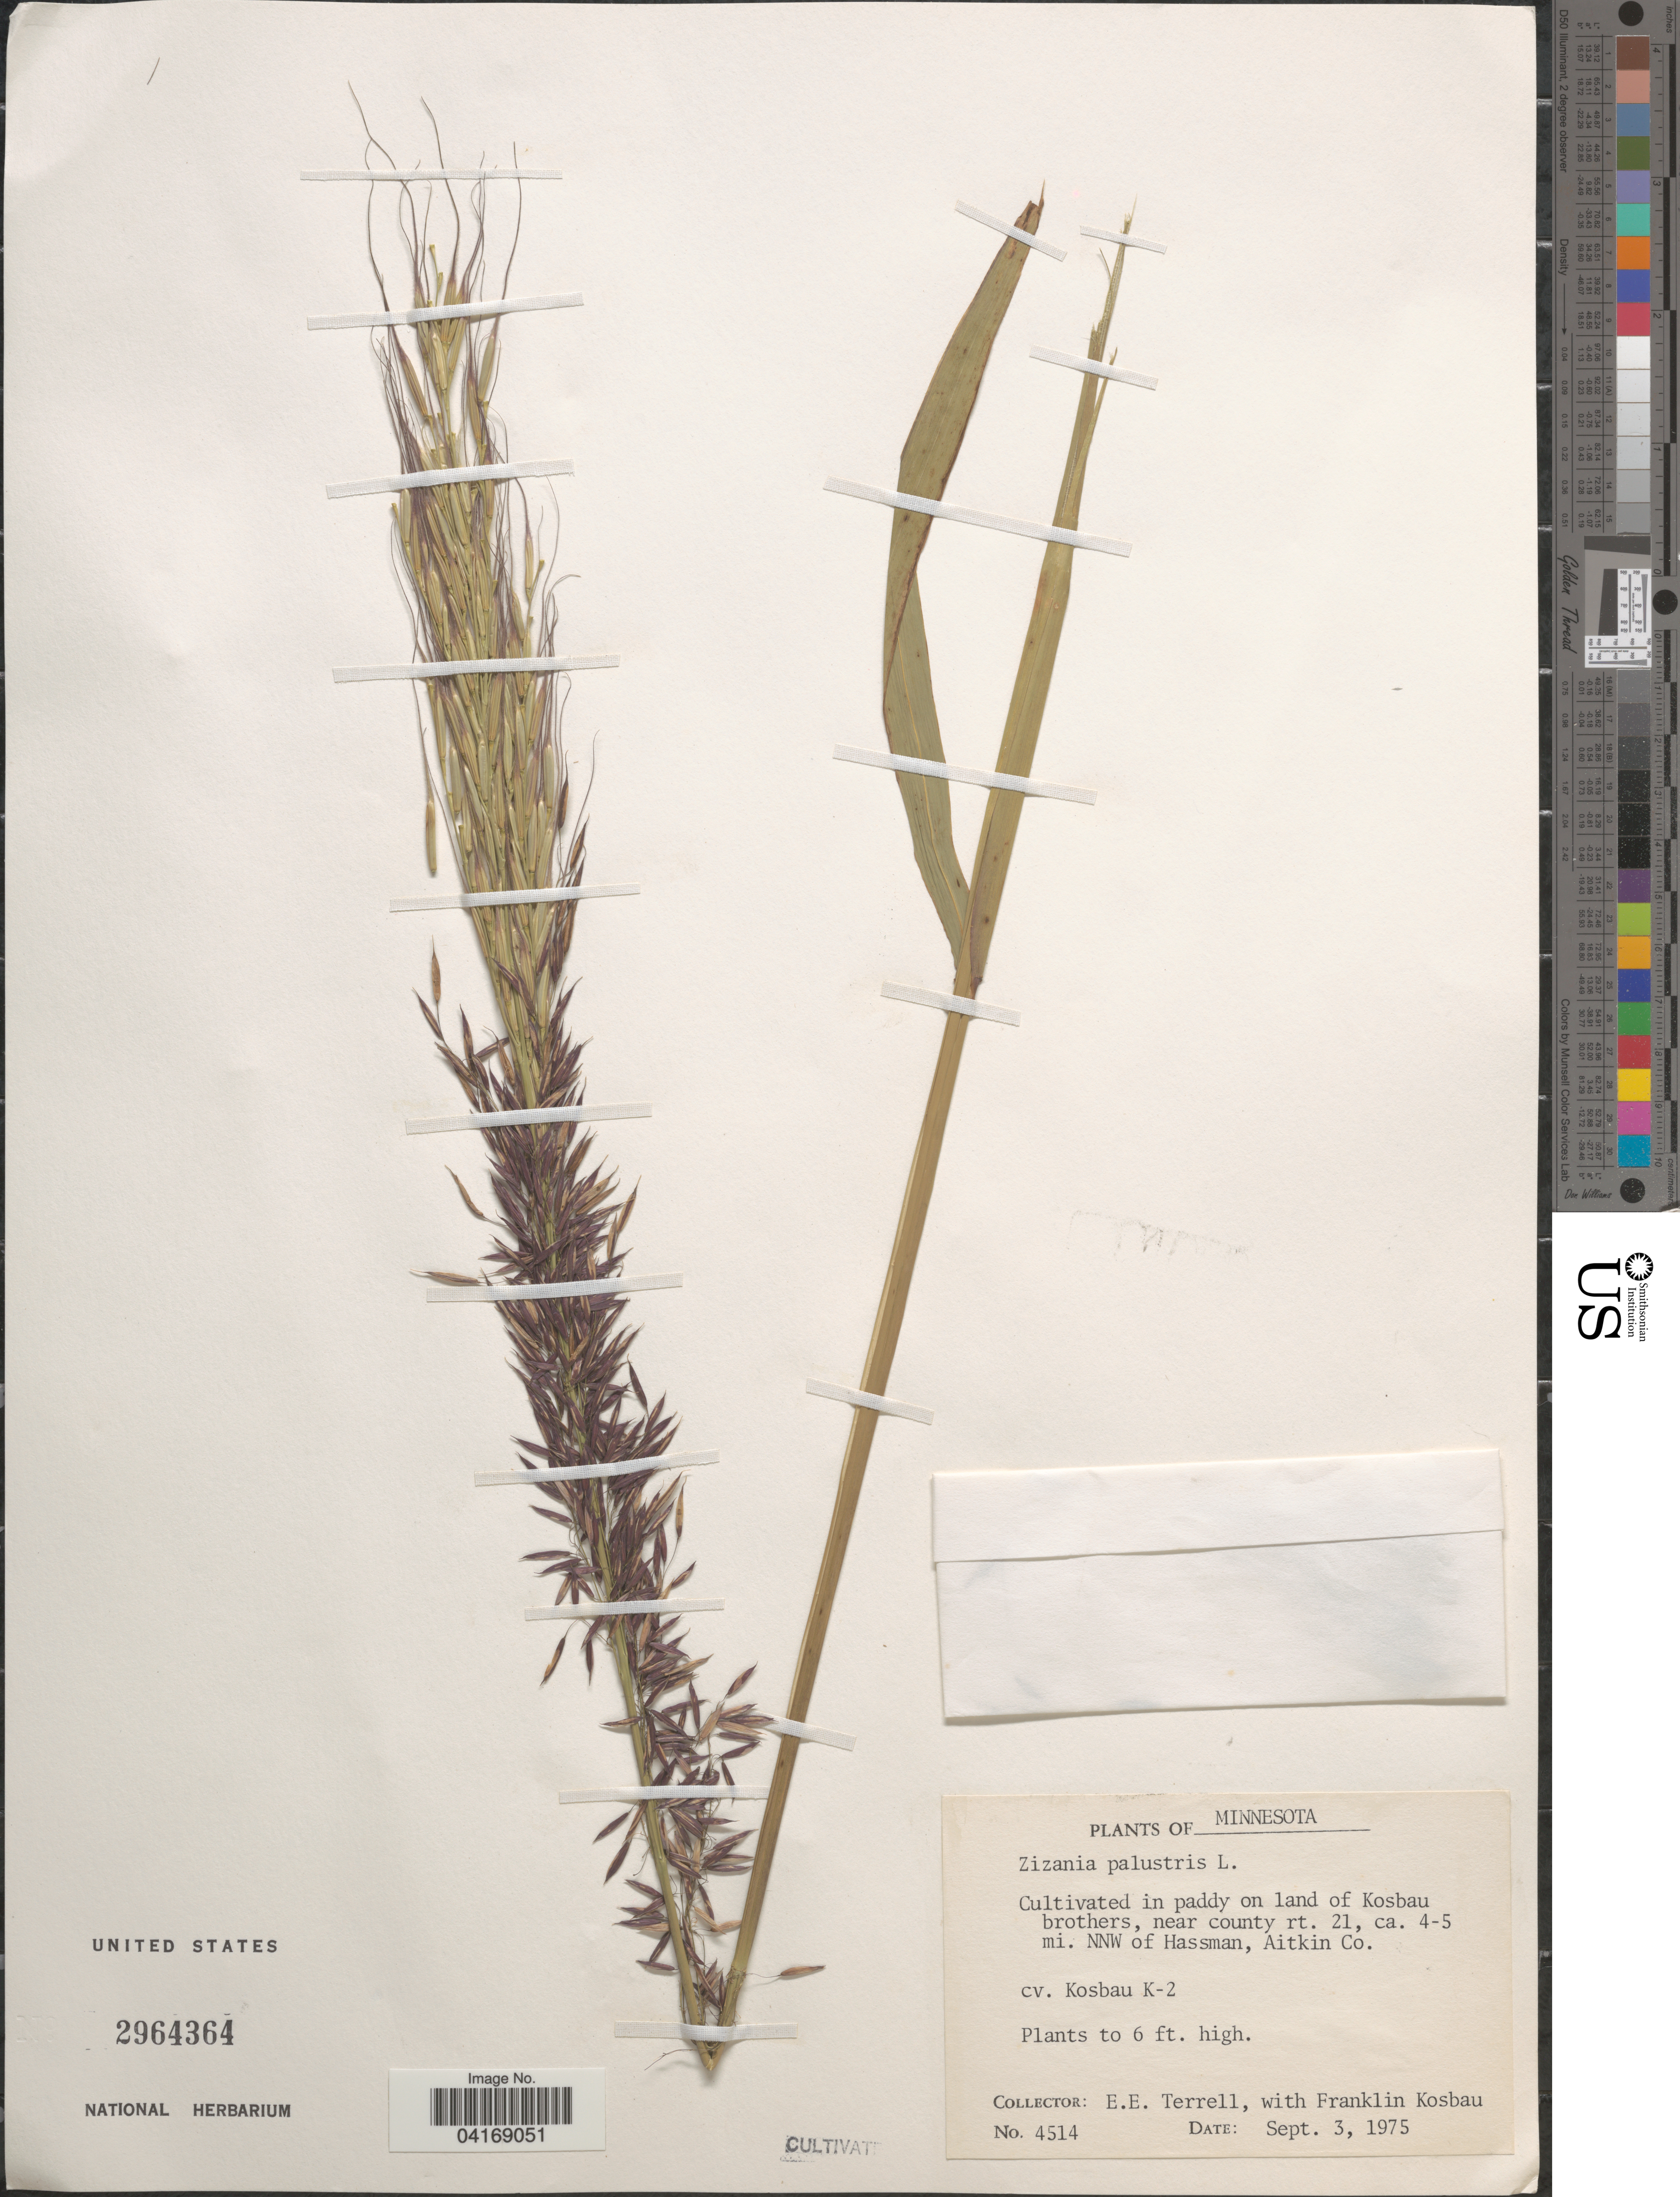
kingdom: Plantae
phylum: Tracheophyta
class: Liliopsida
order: Poales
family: Poaceae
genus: Zizania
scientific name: Zizania palustris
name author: L.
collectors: E. E. Terrell & F. Kosbau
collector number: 4514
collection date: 1975-09-03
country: United States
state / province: Minnesota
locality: Cultivated in paddy on land of Kosbau brothers, near country rt. 21, ca. 4-5 mi. NNW of Hassman, Aitkin Co.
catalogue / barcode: US 2964364